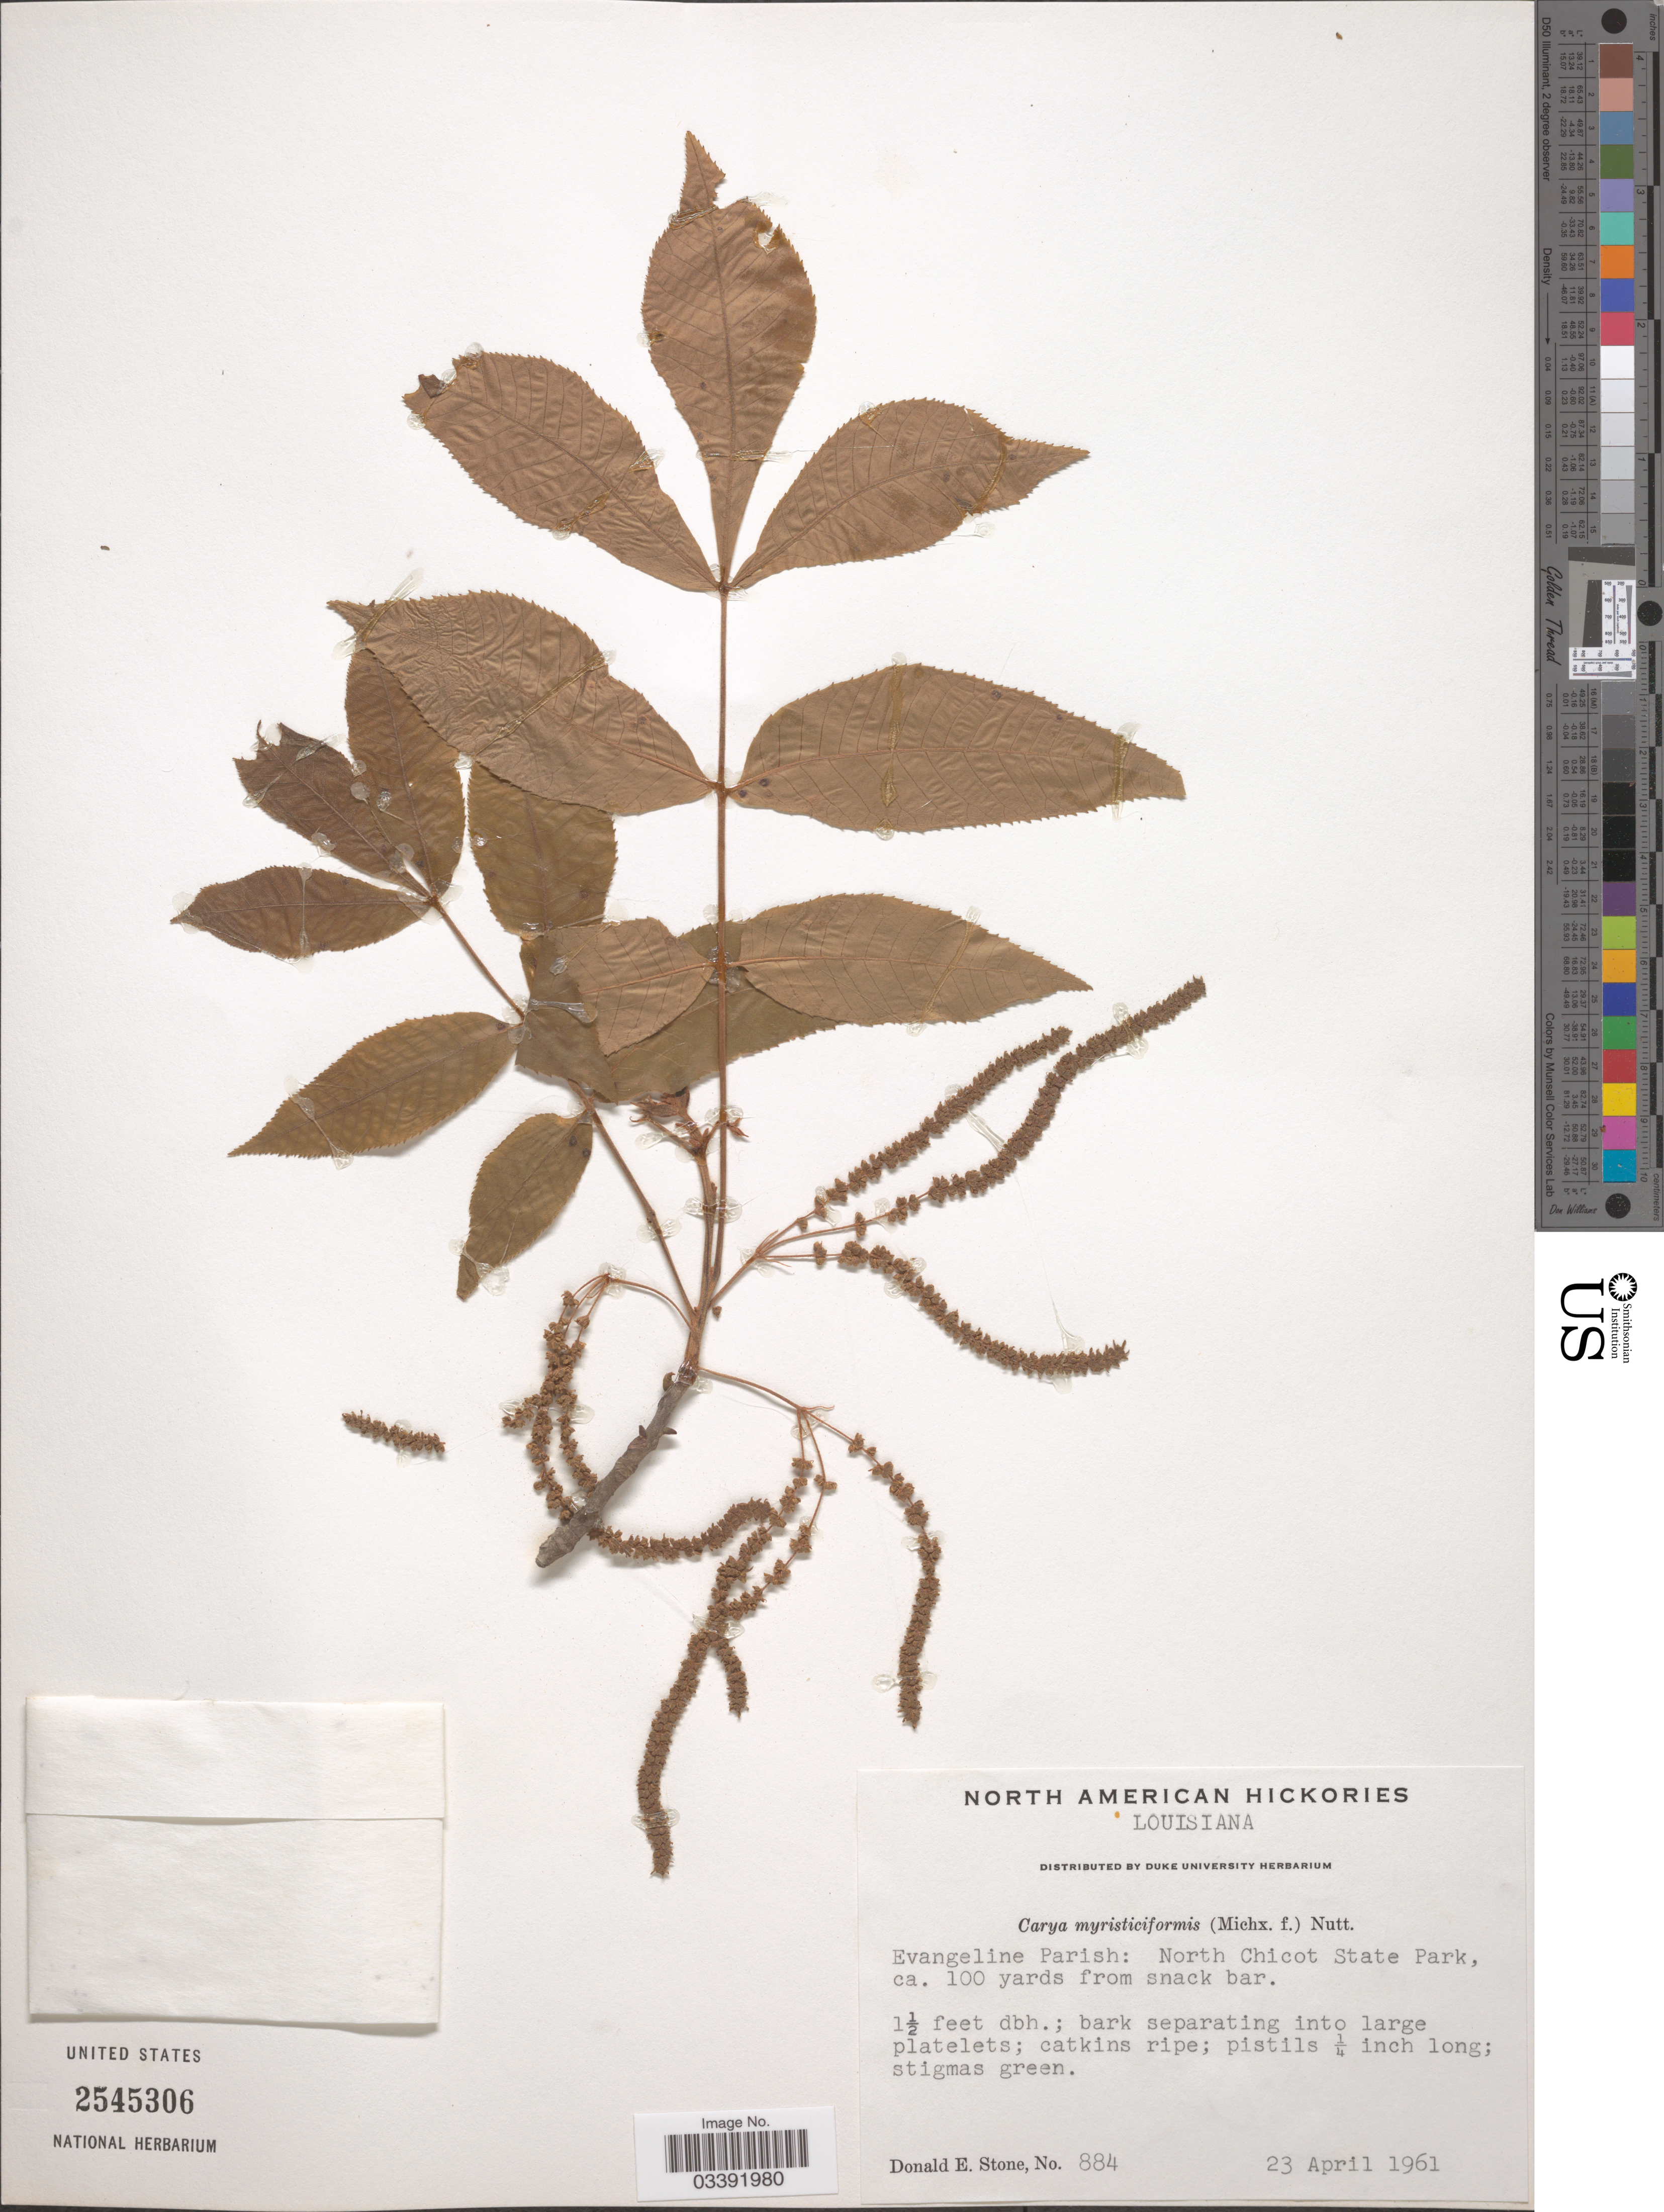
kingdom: Plantae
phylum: Tracheophyta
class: Magnoliopsida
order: Fagales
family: Juglandaceae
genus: Carya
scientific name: Carya myristiciformis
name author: (F. Michx.) Nutt.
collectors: D. Stone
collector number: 884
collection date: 1961-04-23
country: United States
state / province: Louisiana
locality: Evangeline Parish: North Chicot State Park, ca. 100 yards from snack bar.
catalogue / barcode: US 2545306